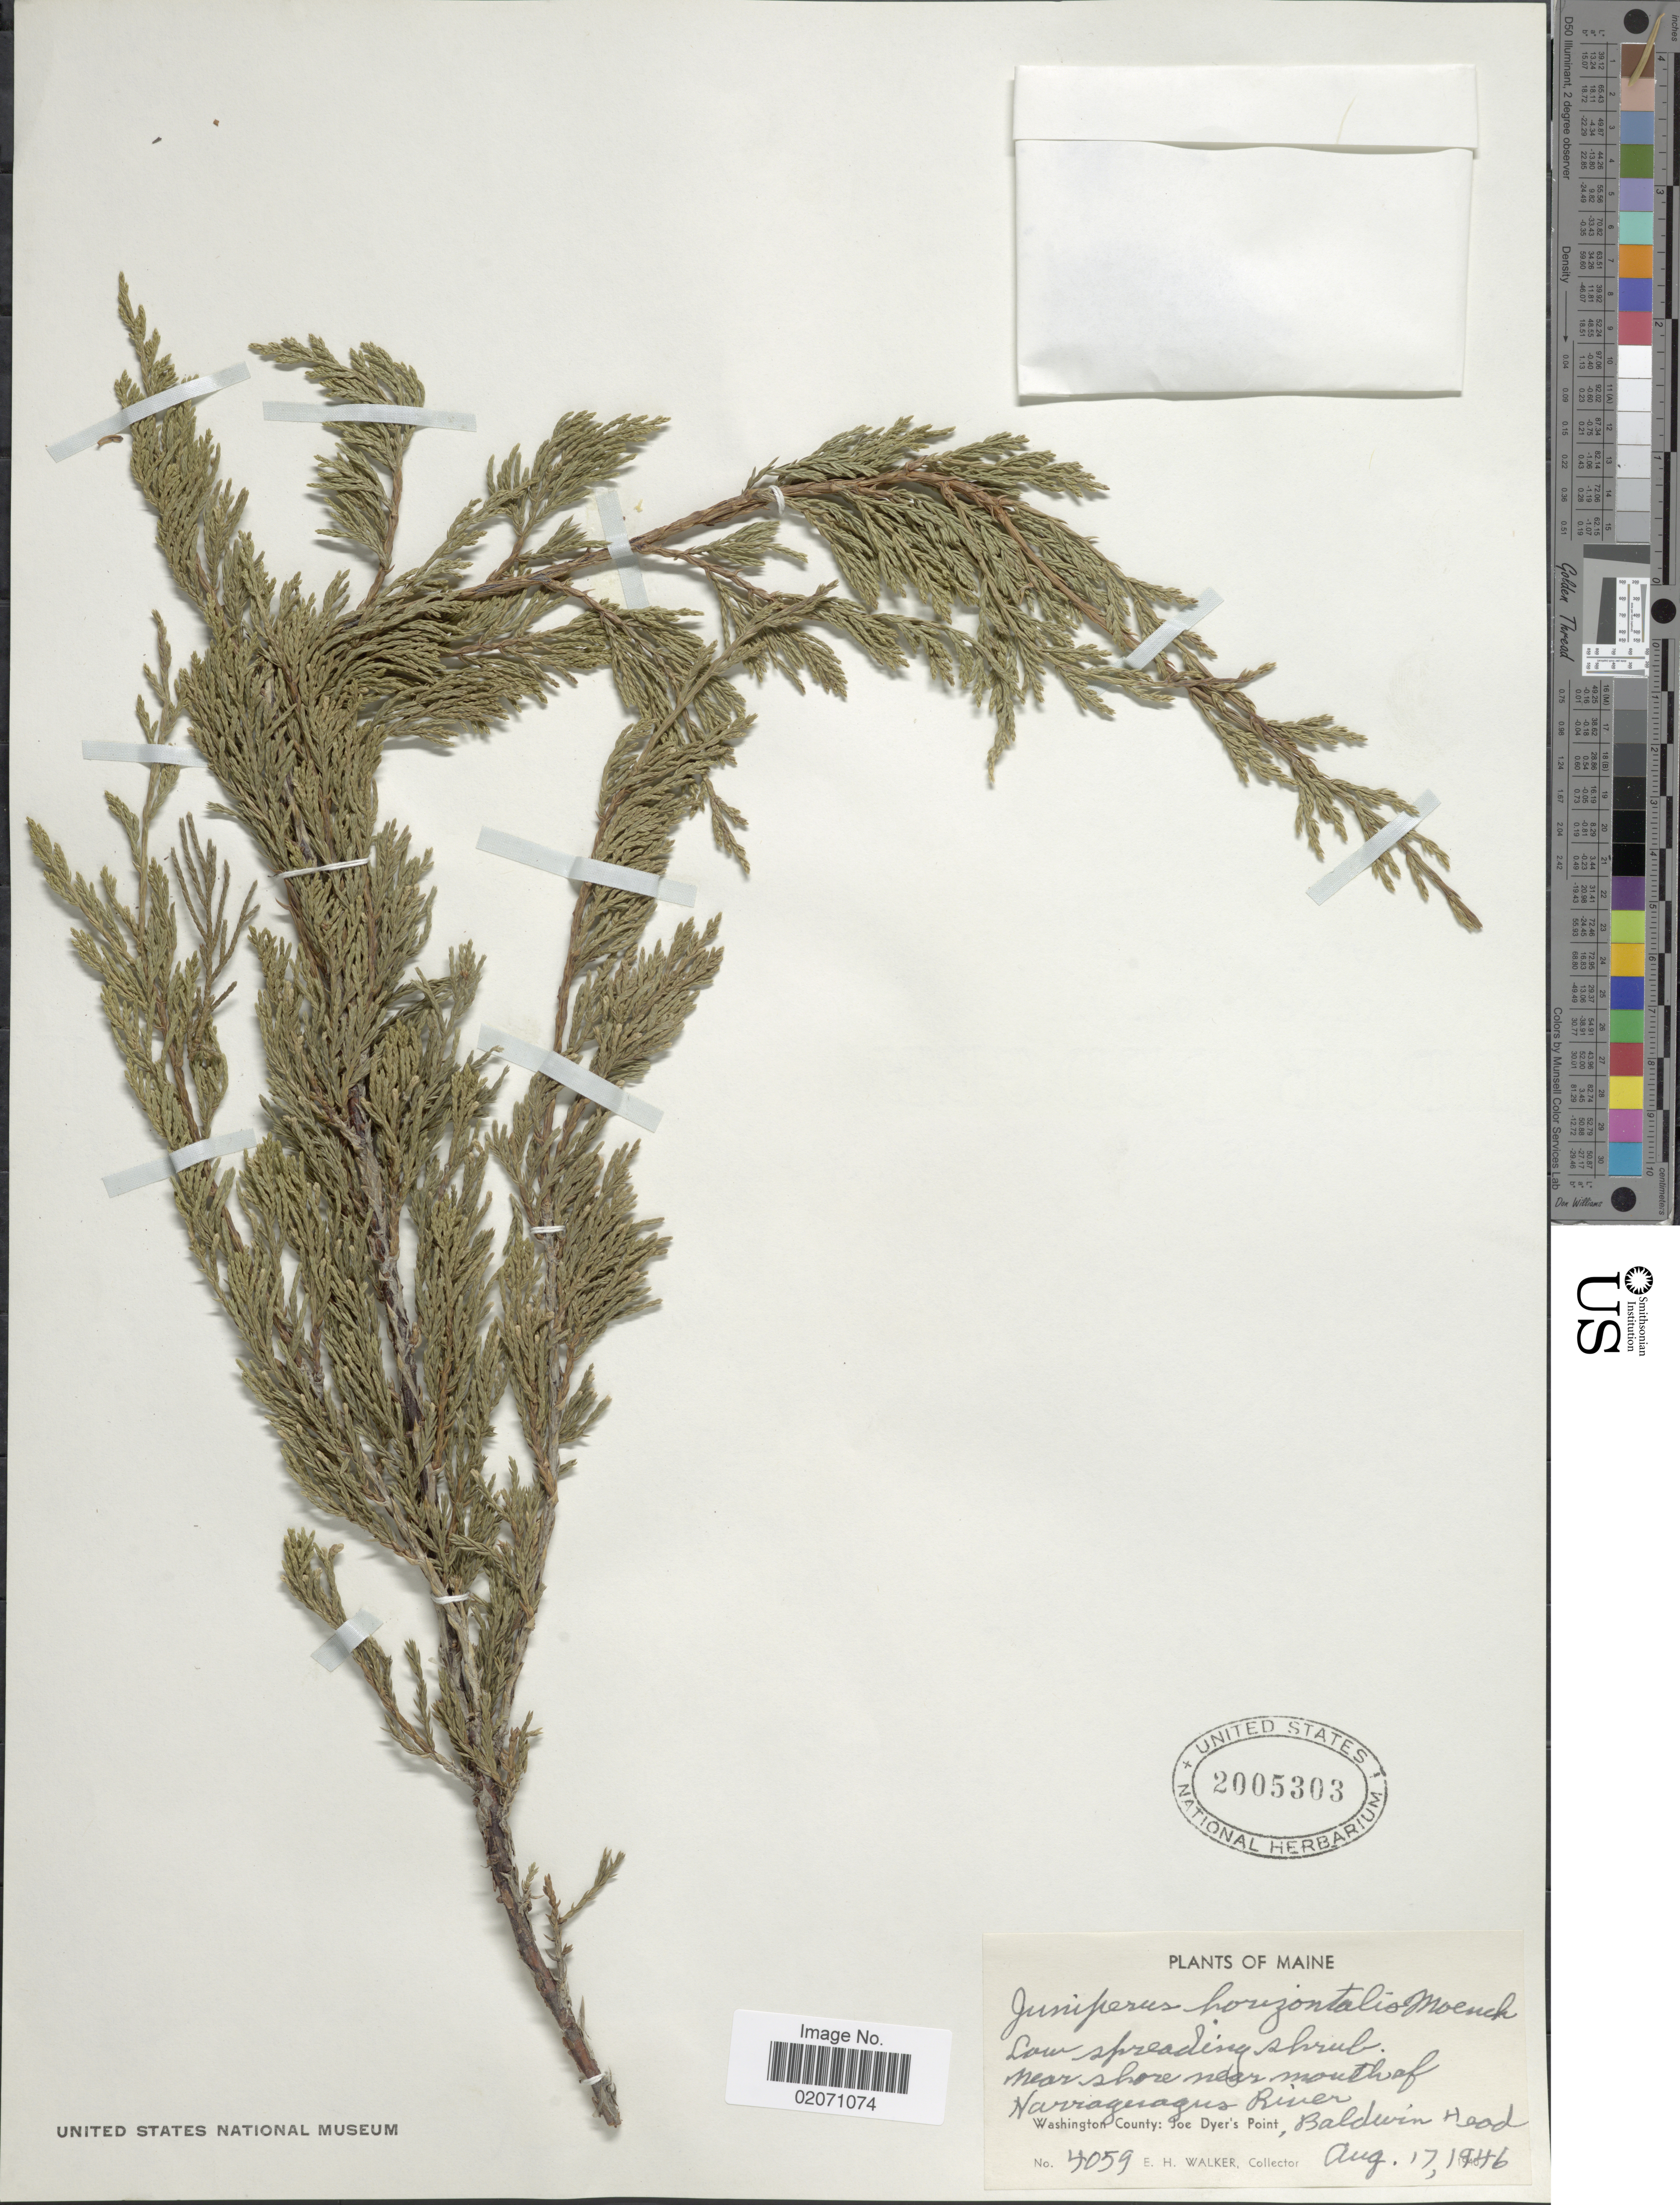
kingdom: Plantae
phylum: Tracheophyta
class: Pinopsida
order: Pinales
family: Cupressaceae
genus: Juniperus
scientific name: Juniperus horizontalis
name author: Moench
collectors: E. H. Walker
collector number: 4059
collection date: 1946-08-17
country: United States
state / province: Maine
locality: Near mouth of Narraguagus River, Washington County: Joe Dyer's Point, Baldwin Head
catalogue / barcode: US 2005303